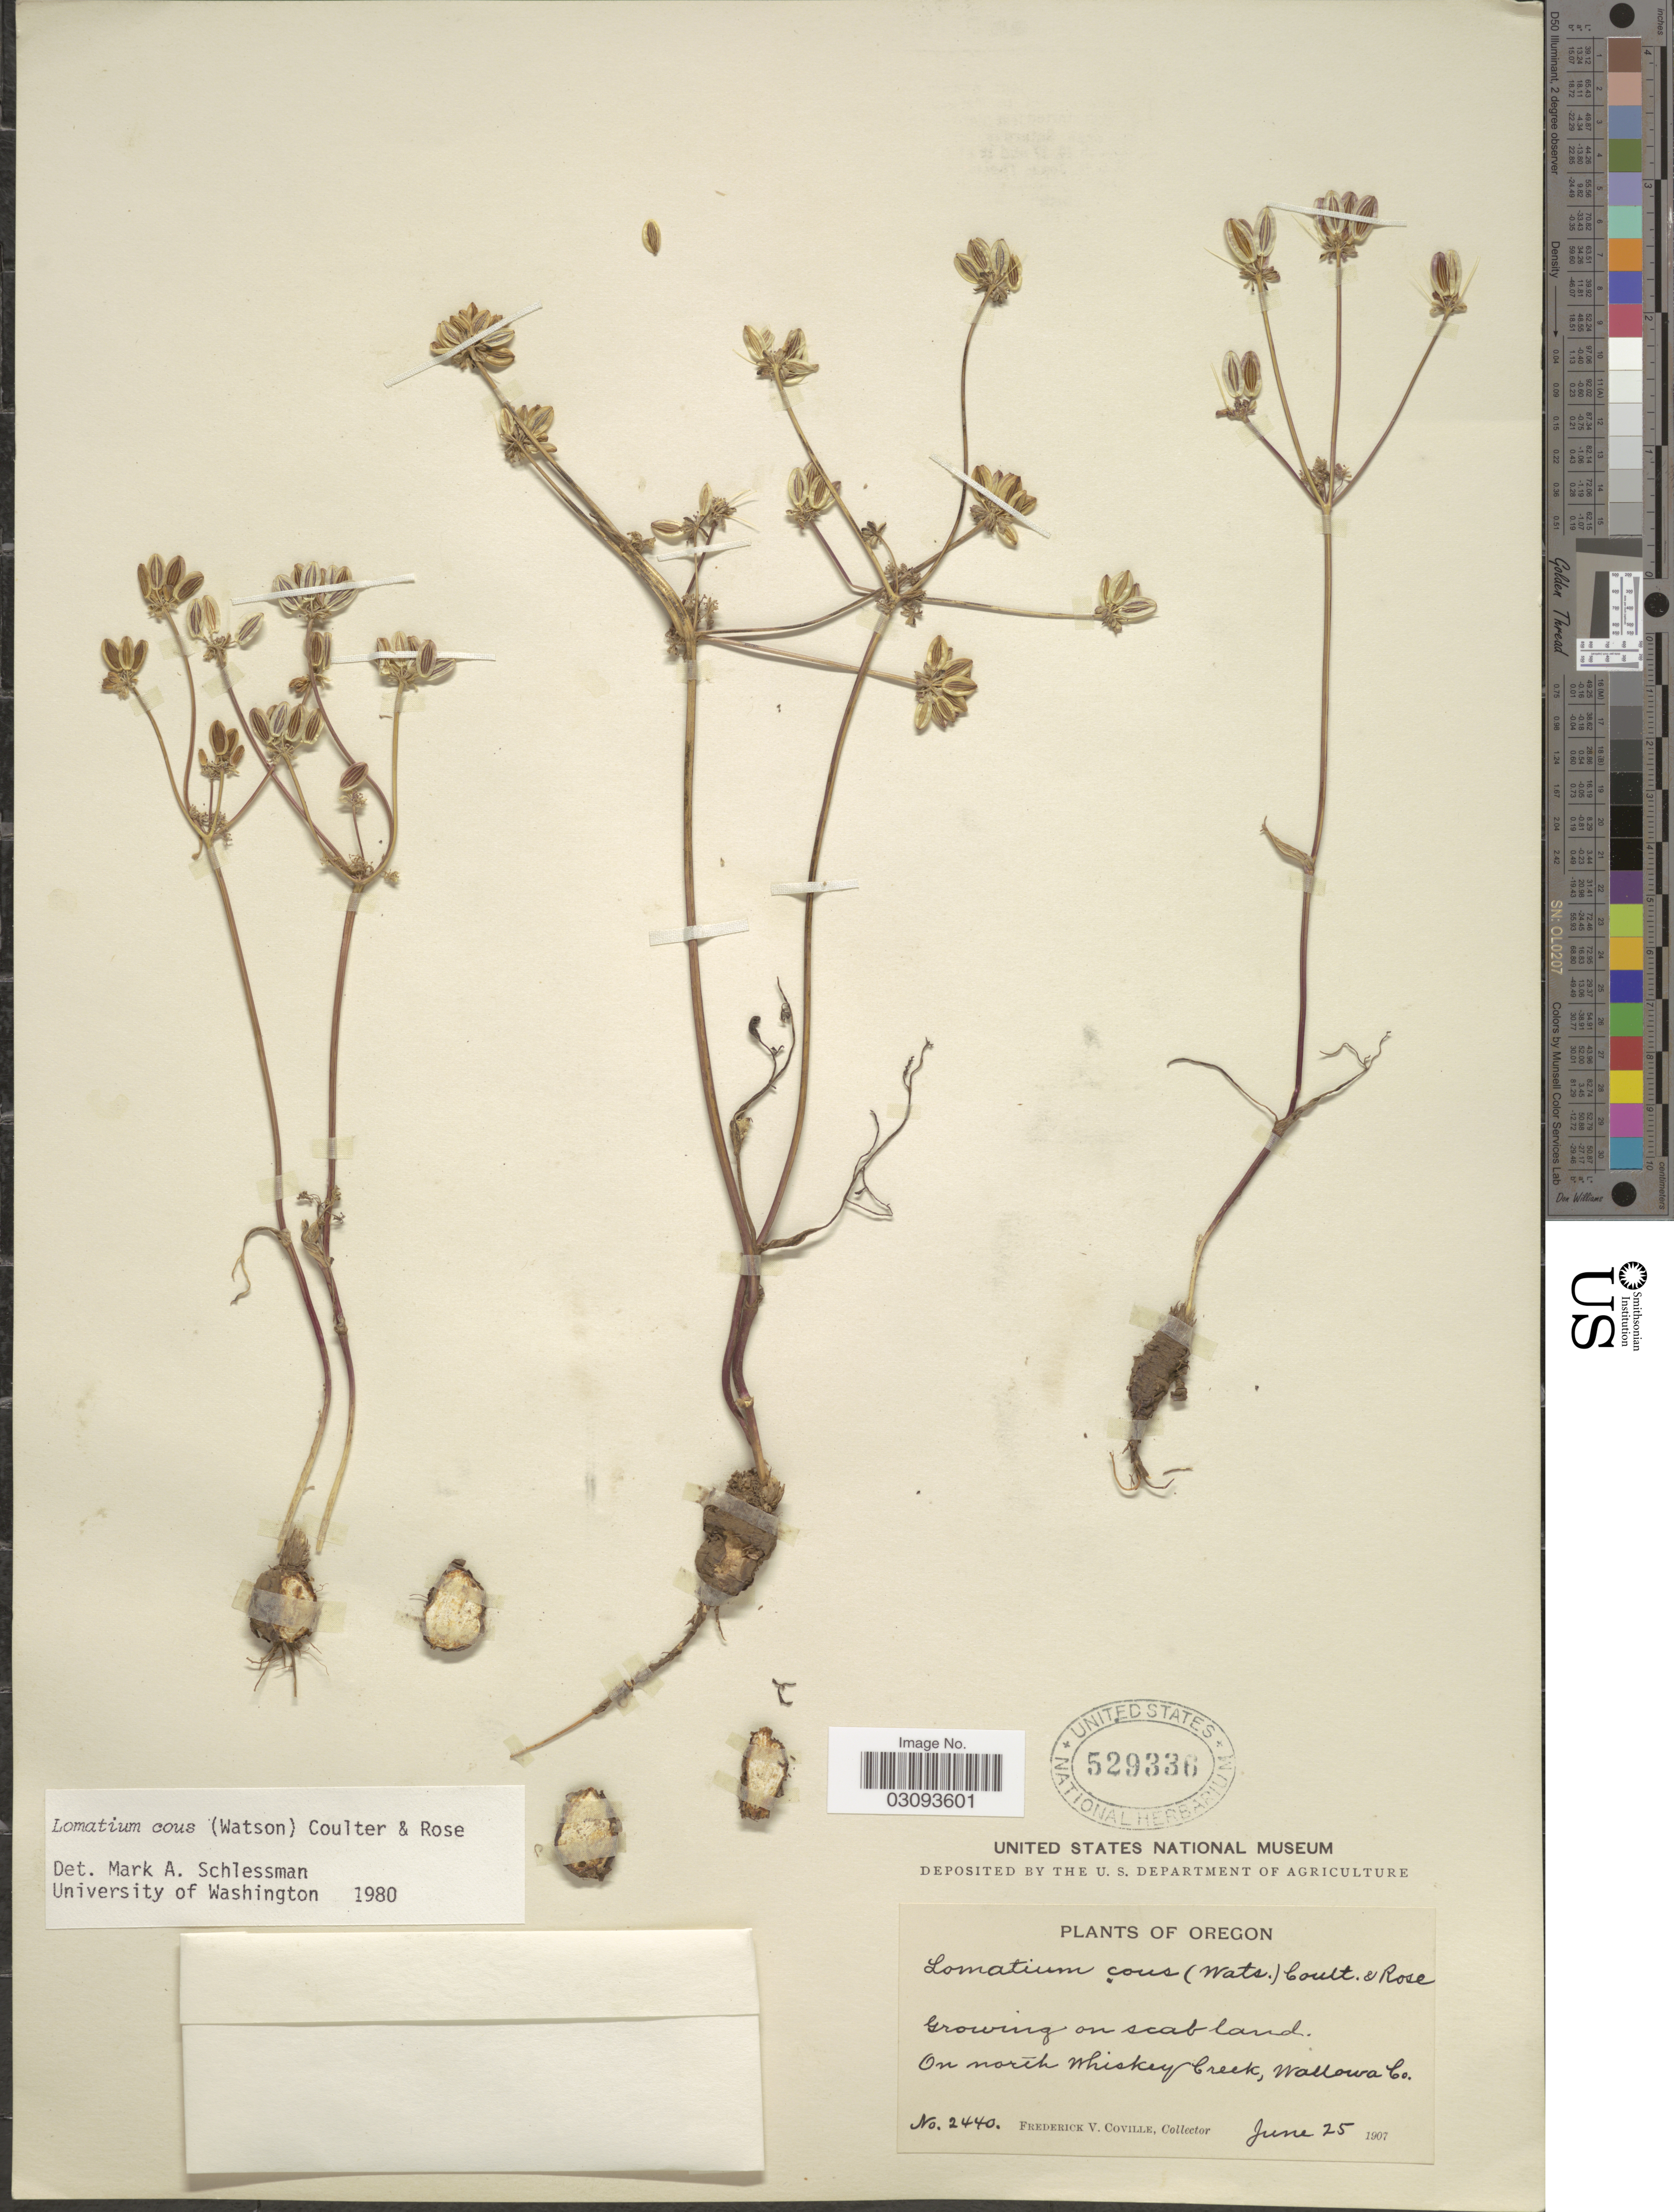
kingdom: Plantae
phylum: Tracheophyta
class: Magnoliopsida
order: Apiales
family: Apiaceae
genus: Lomatium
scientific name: Lomatium cous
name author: (S. Watson) J.M. Coult. & Rose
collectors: F. V. Coville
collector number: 2440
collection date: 1907-06-25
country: United States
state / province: Oregon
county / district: Wallowa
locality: On north Whiskey Creek, Wallowa Co.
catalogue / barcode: US 529336